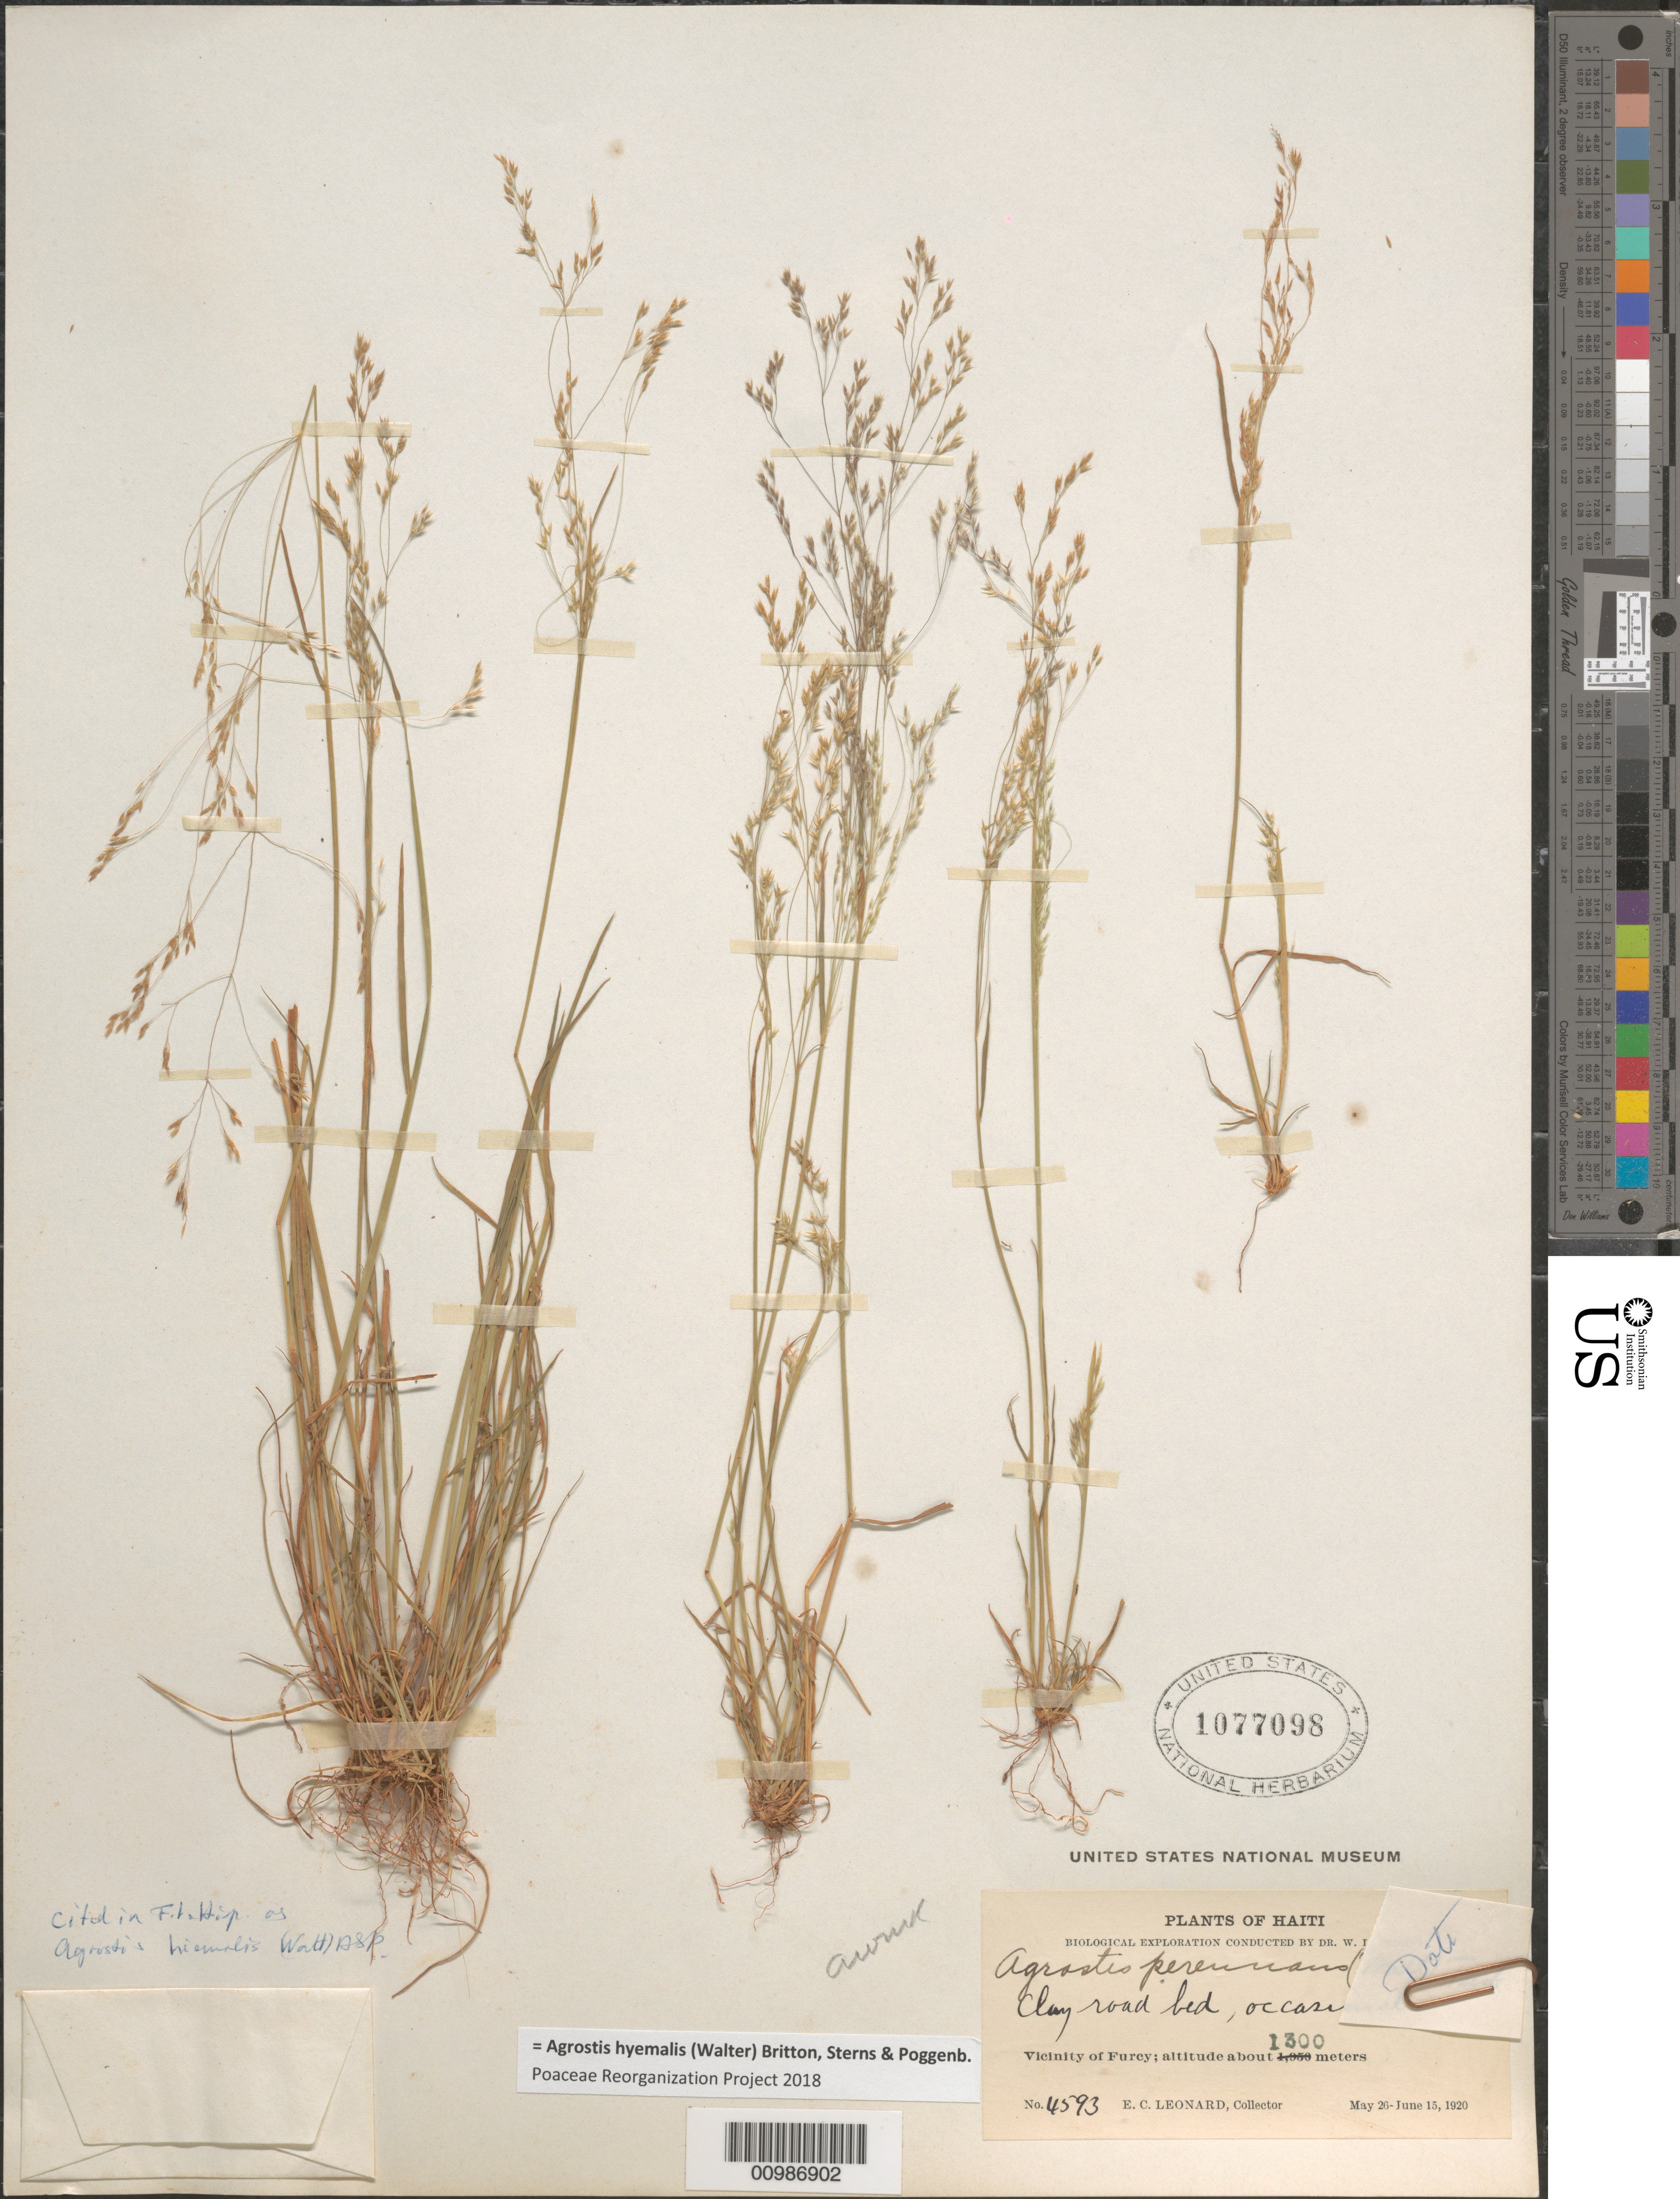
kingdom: Plantae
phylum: Tracheophyta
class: Liliopsida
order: Poales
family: Poaceae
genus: Agrostis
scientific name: Agrostis hyemalis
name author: (Walter) Britton et al.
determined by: Poaceae Reorganization Project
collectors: E. C. Leonard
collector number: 4593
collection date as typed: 26 May 1920 to15 Jun 1920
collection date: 1920-05-26/1920-06-15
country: Haiti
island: Hispaniola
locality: Vicinity of Furcy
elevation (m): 1300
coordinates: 0 N, 0 E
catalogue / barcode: US 1077098